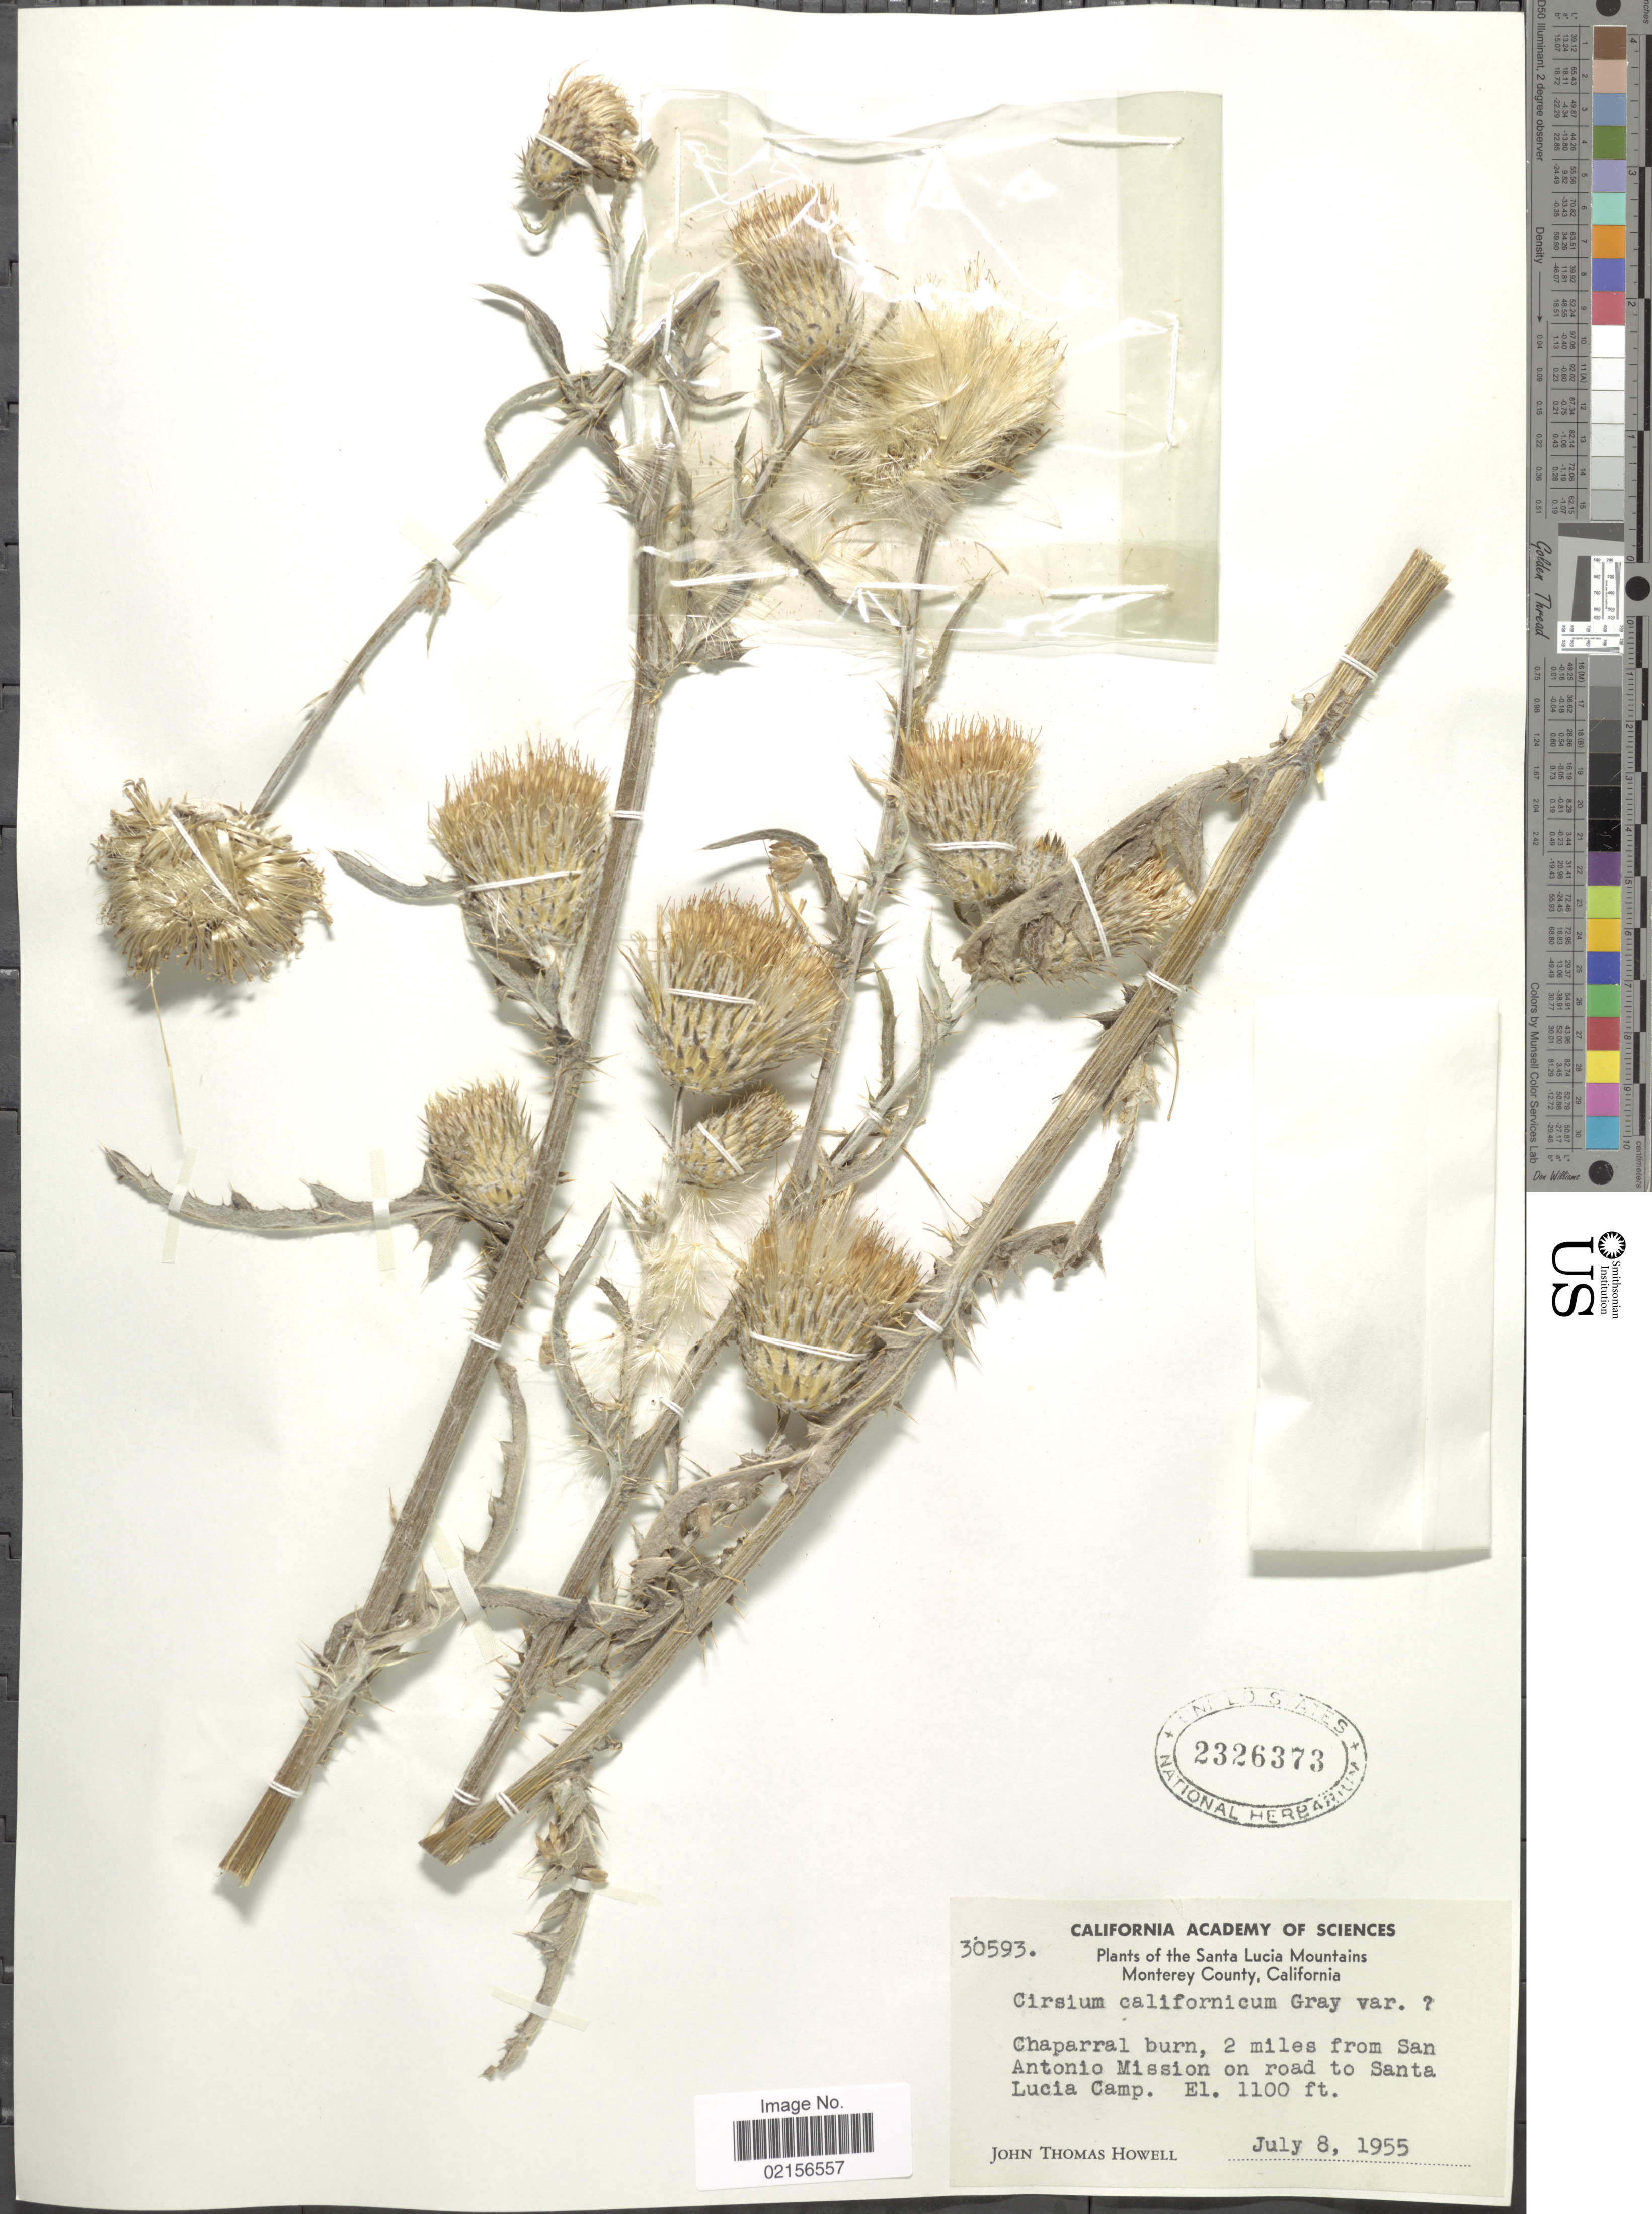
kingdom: Plantae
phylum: Tracheophyta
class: Magnoliopsida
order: Asterales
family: Asteraceae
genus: Cirsium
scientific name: Cirsium occidentale var. californicum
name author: (A. Gray) D.J. Keil & C.E. Turner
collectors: J. T. Howell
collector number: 30593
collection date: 1955-07-08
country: United States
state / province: California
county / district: Monterey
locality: The Santa Lucia Mountains Monterey County, Chaparral burn, 2 miles from San Antonia Mission on road to Santa Lucia Camp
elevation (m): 335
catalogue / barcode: US 2326373